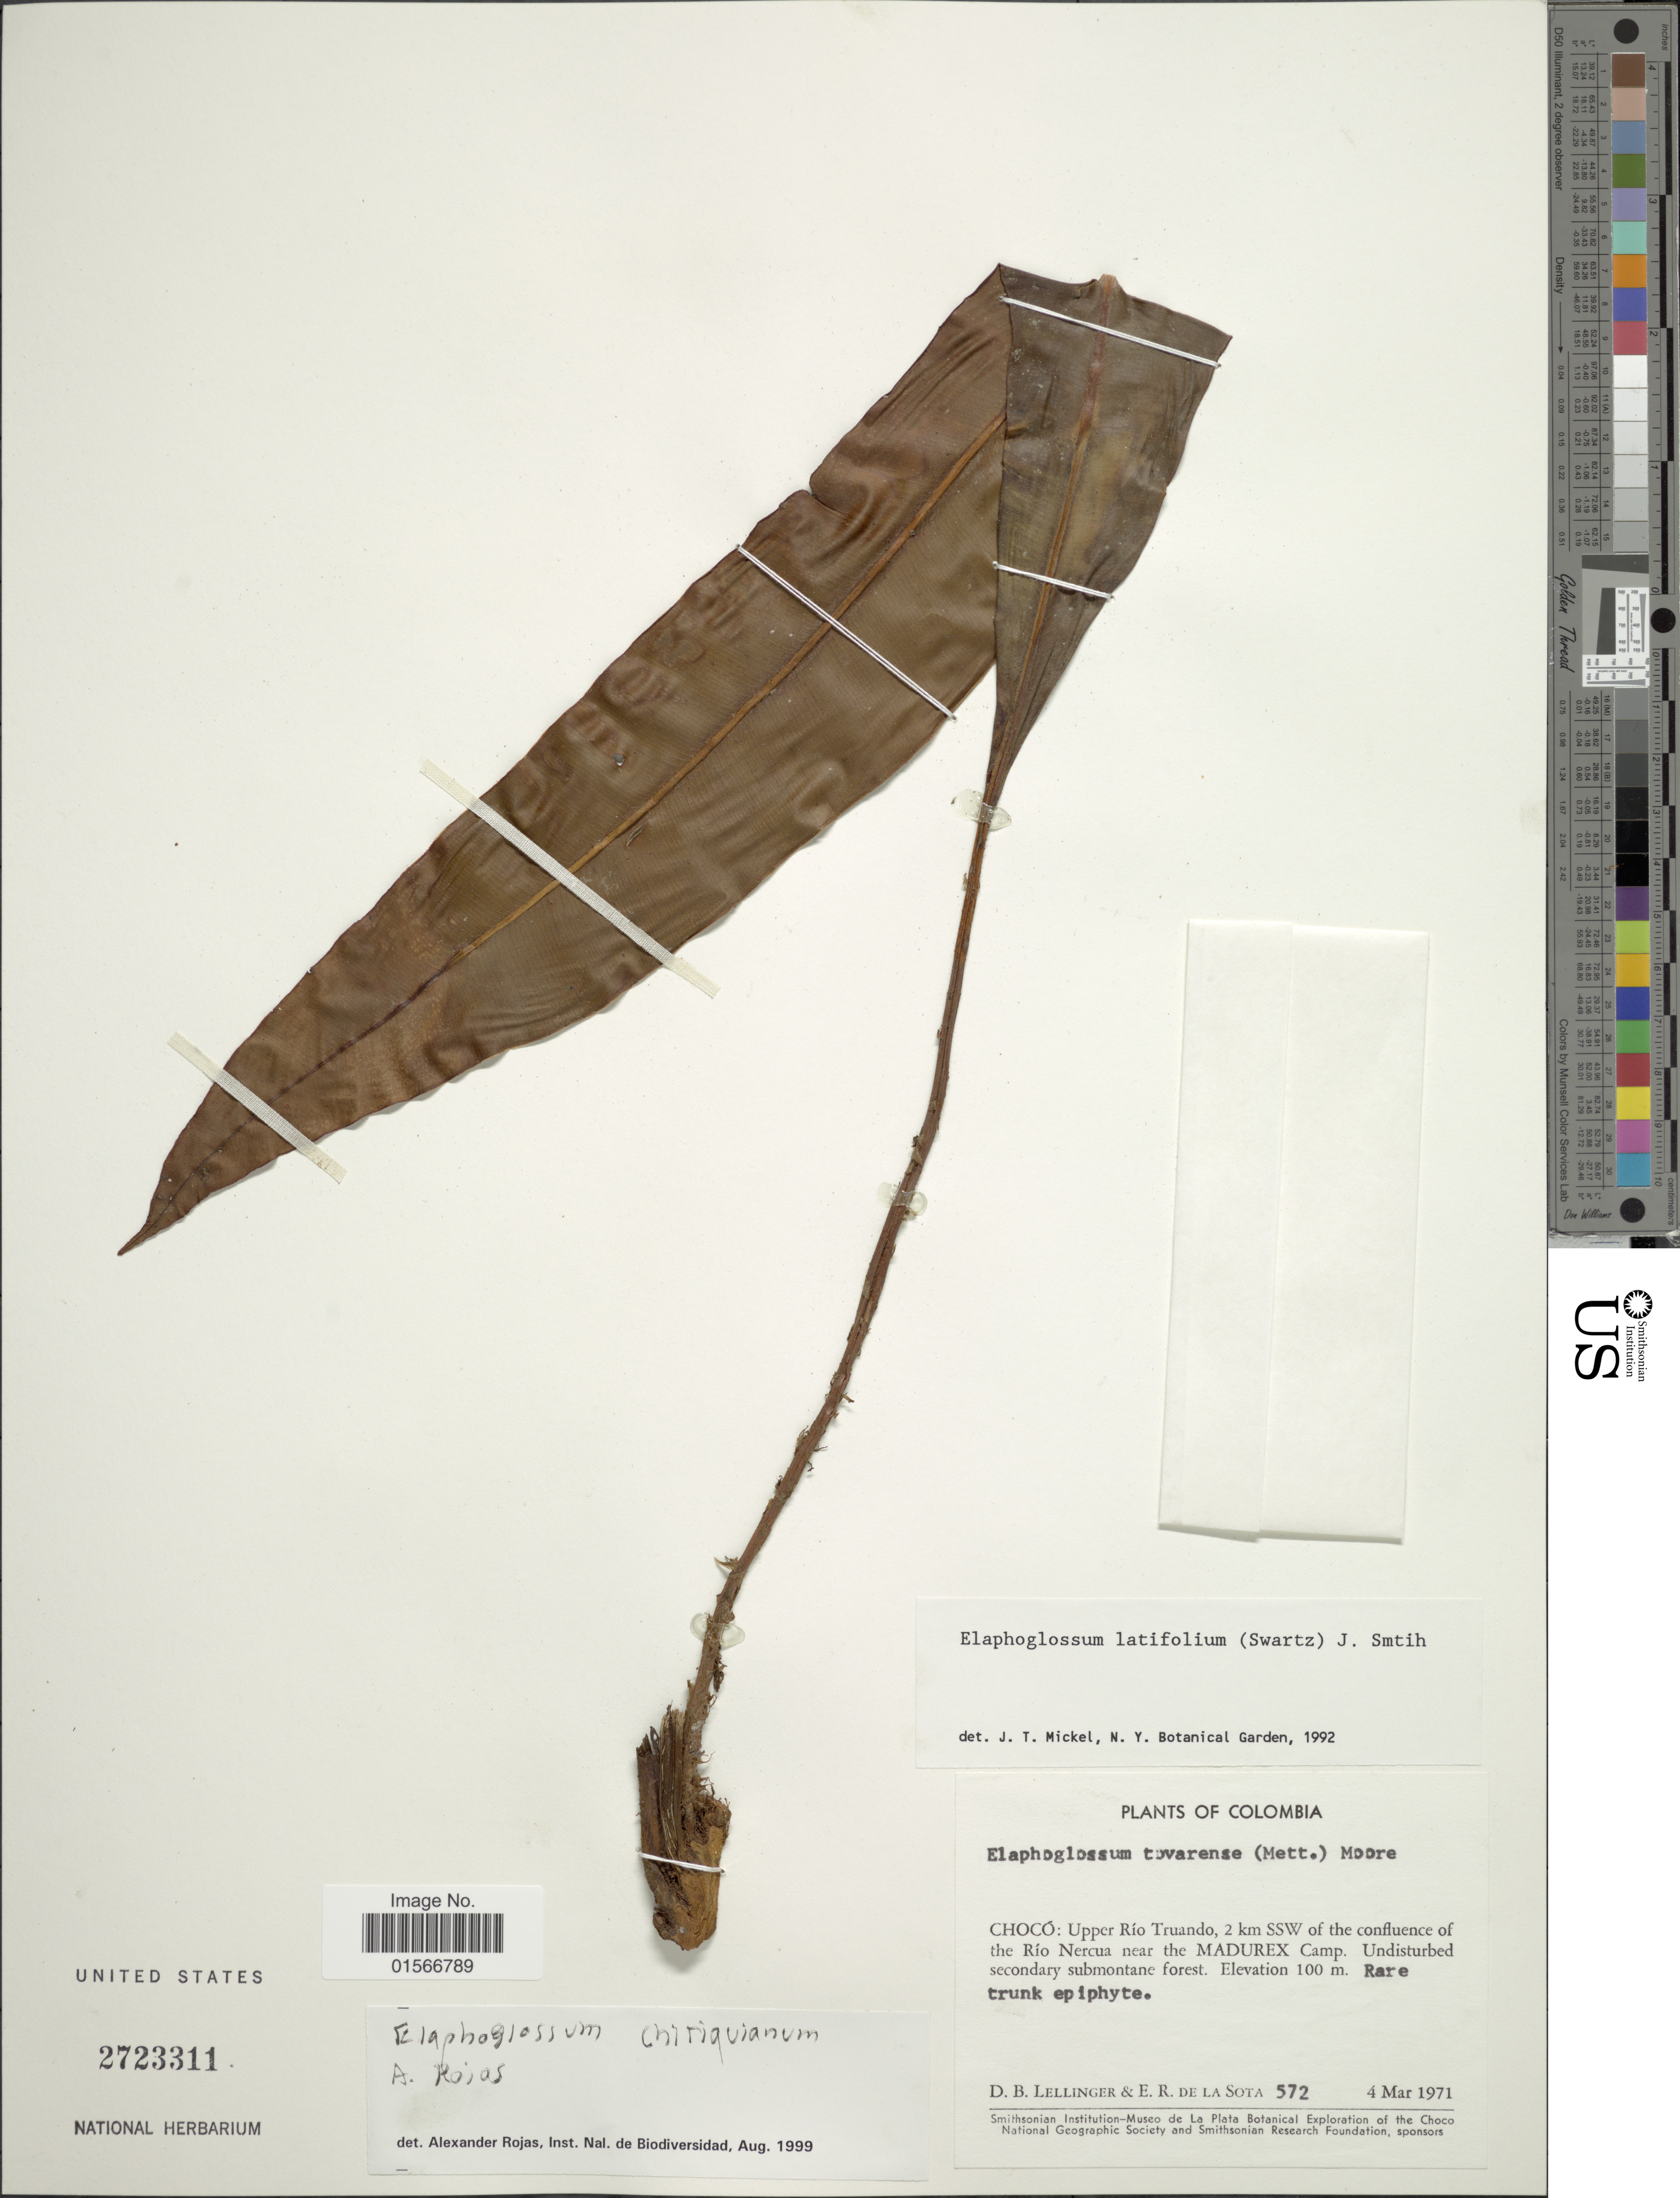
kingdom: Plantae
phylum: Tracheophyta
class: Polypodiopsida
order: Polypodiales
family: Dryopteridaceae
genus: Elaphoglossum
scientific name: Elaphoglossum latifolium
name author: (Sw.) J. Sm.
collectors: D. B. Lellinger & E. R. de la Sota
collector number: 572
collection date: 1971-03-04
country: Colombia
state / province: Chocó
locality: Upper Río Truando, 2 km SSW of the confluence of the Río Nercua near the MADUREX Camp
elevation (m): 100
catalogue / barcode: US 2723311